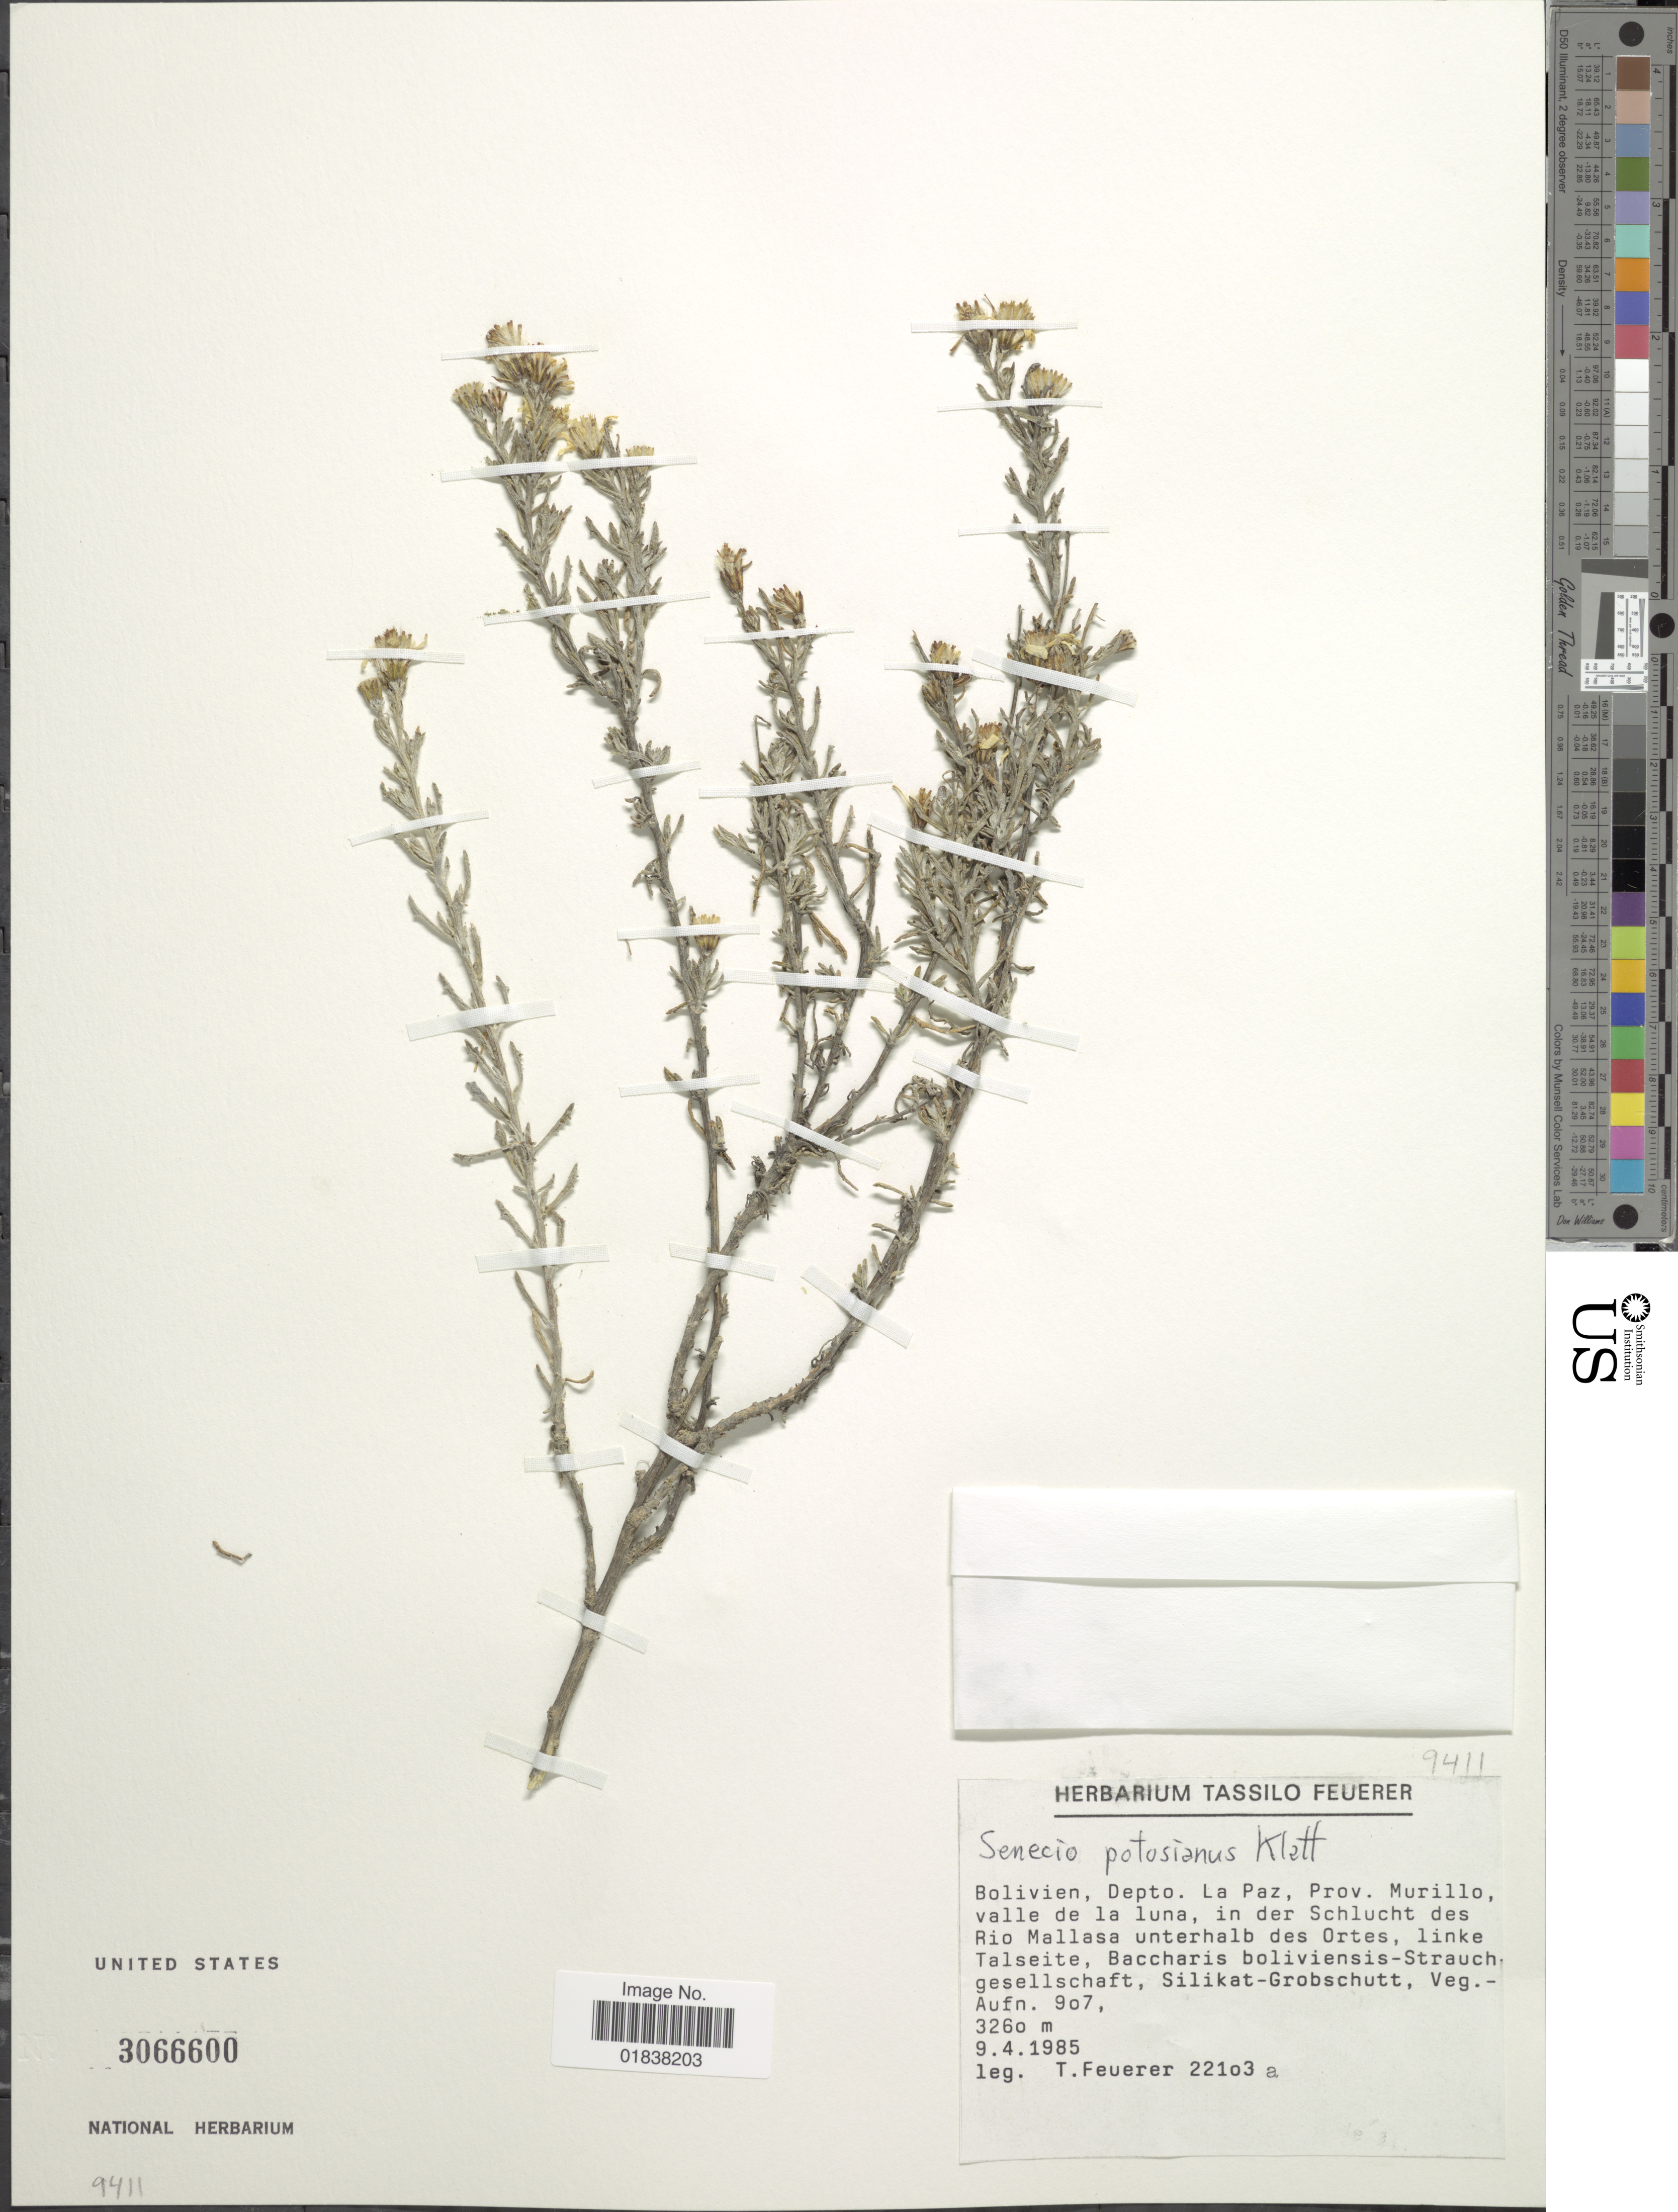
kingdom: Plantae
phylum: Tracheophyta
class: Magnoliopsida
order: Asterales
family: Asteraceae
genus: Senecio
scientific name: Senecio potosianus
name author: Klatt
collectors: T. Feuerer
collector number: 22103a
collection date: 1985-04-09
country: Bolivia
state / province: La Paz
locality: Prov. Murillo, valle de la luna, in der Schlucht des Rio Mallasa unterhalb des Ortes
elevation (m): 3260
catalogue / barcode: US 3066600